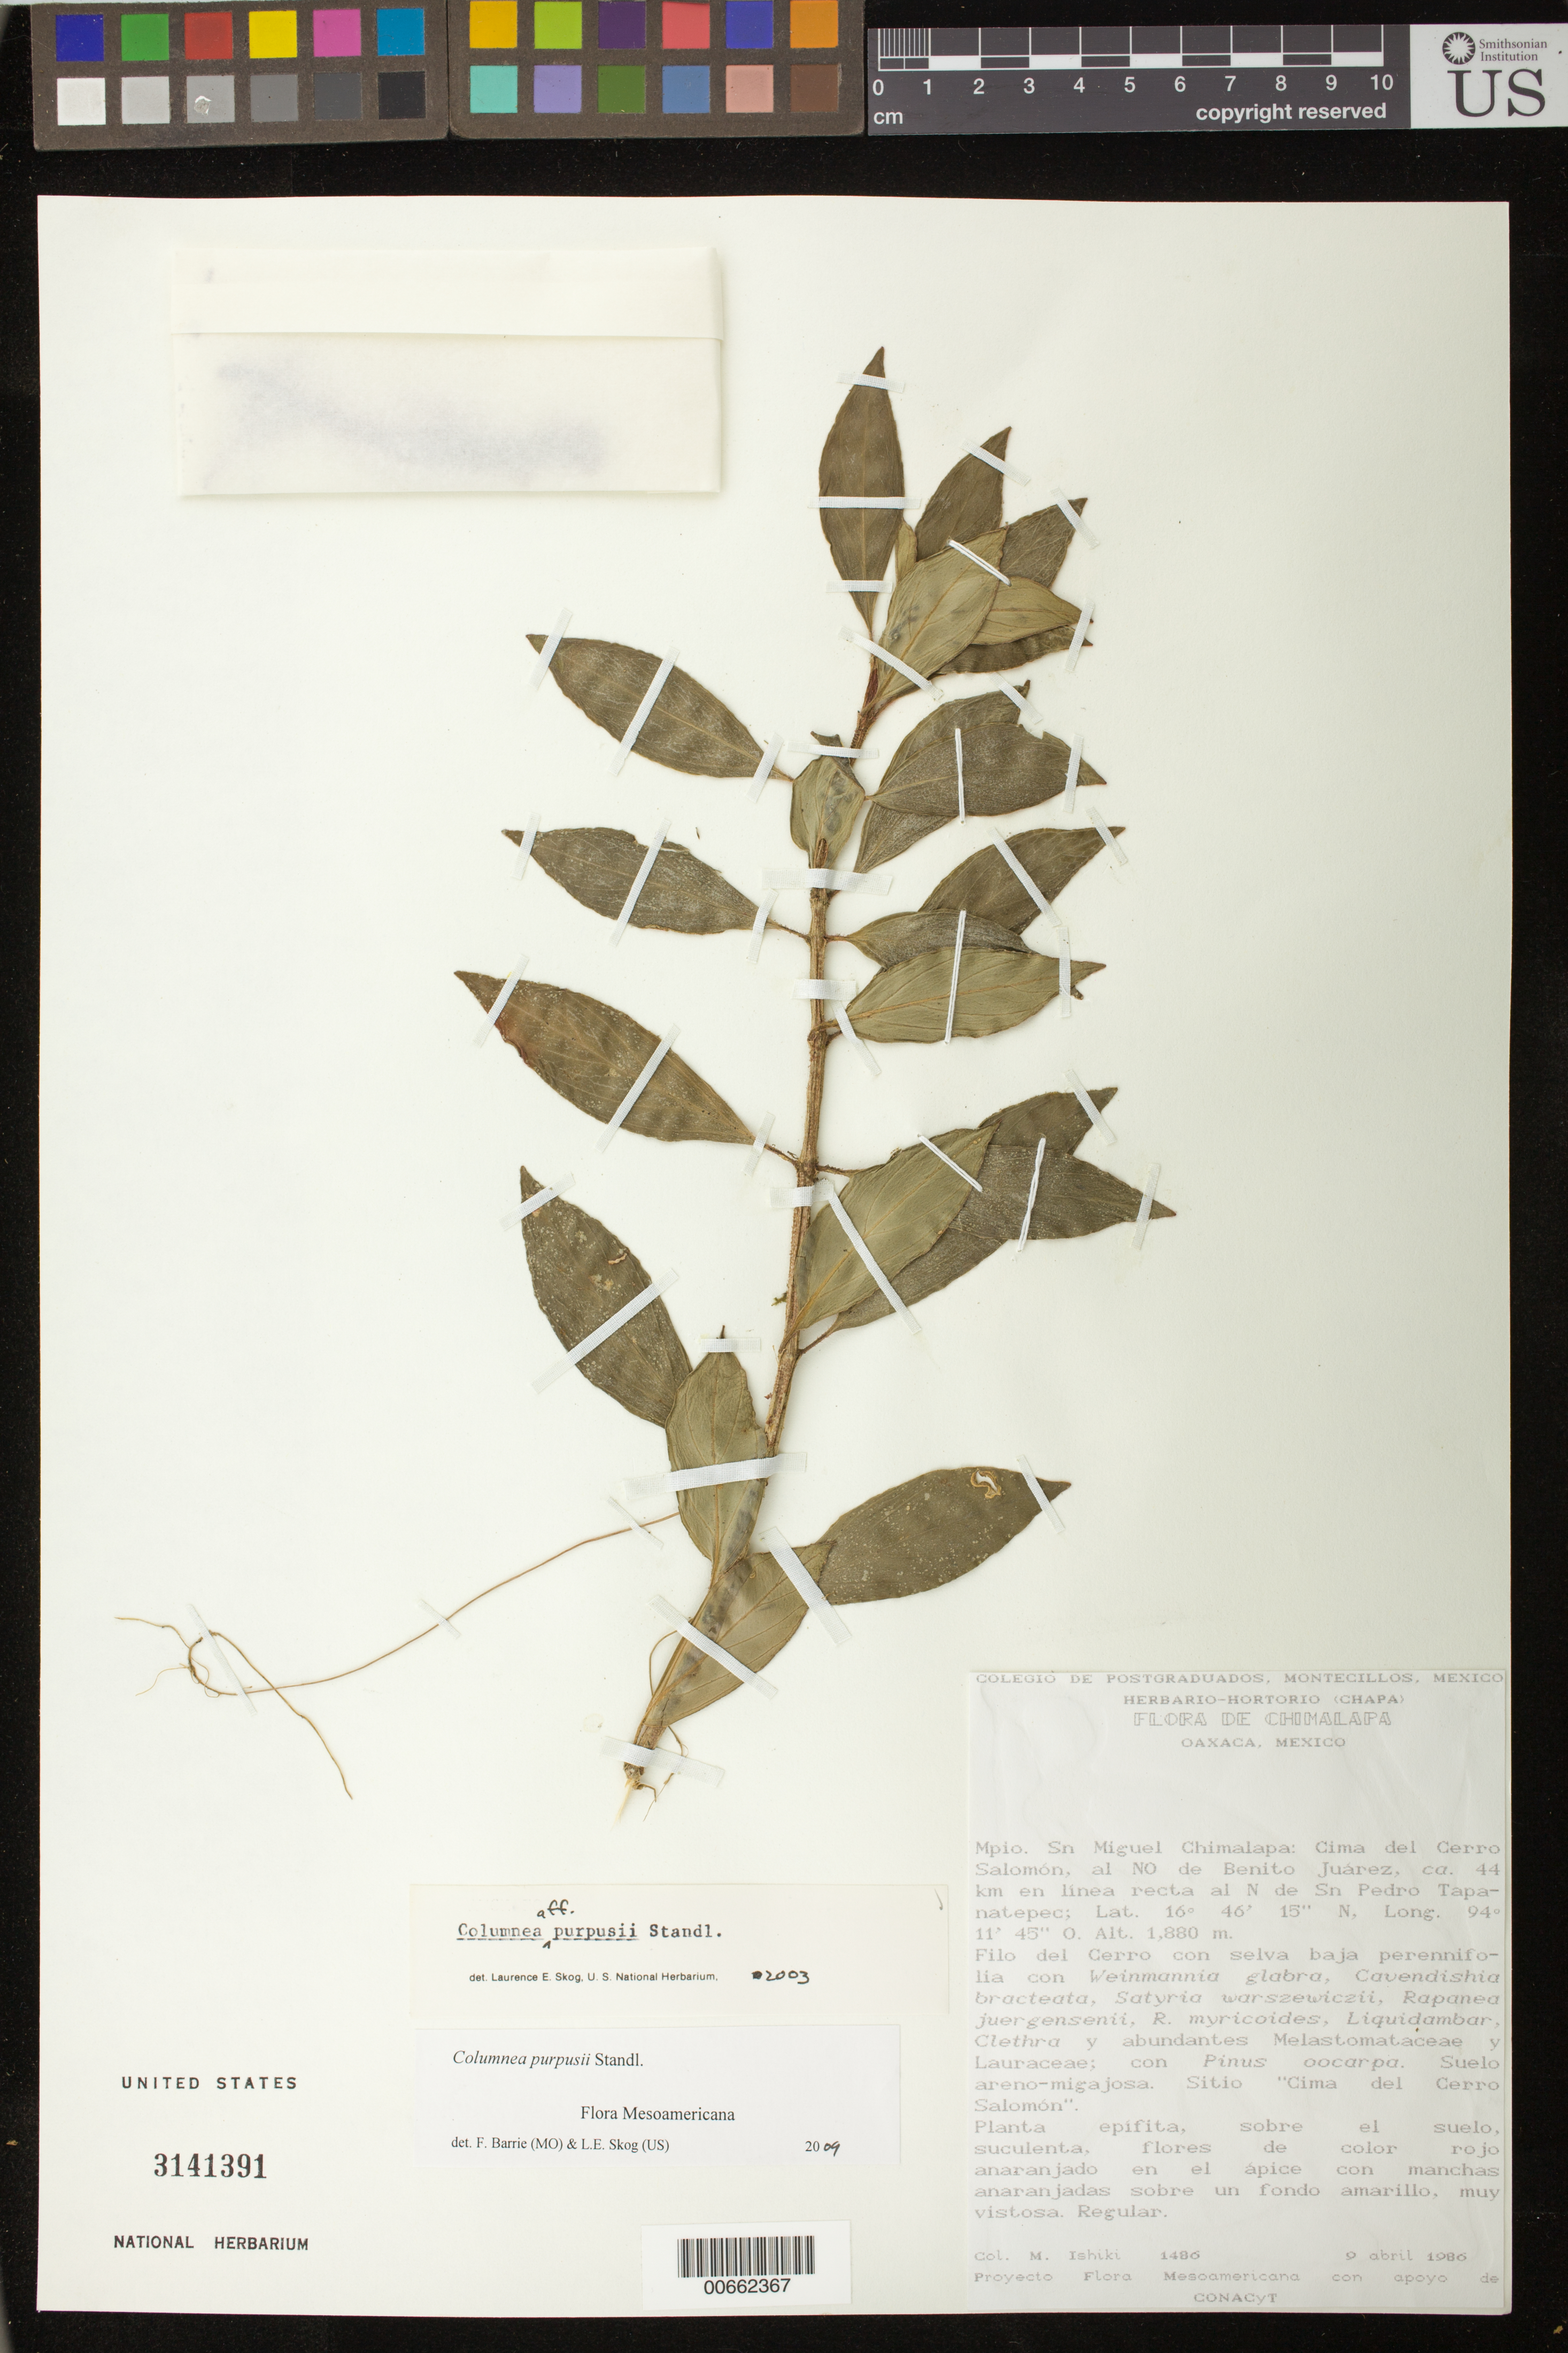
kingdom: Plantae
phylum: Tracheophyta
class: Magnoliopsida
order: Lamiales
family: Gesneriaceae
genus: Columnea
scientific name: Columnea purpusii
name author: Standl.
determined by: Skog, Laurence E.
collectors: M. Ishiki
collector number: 1486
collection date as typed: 09 Apr 1986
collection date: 1986-04-09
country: Mexico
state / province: Oaxaca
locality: Mpio. Sn Miguel Chimalapa: Cima del Cerro Salomón, al NO de Benito Juáarez, ca. 44 km en línea recta al N de Sn Pedro Tapanatepec; sitio "Cima del Cerro Salomón"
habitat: Filo del Cerro con selva baja perennifolia;suelo areno-migajosa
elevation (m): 1880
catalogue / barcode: US 3141391